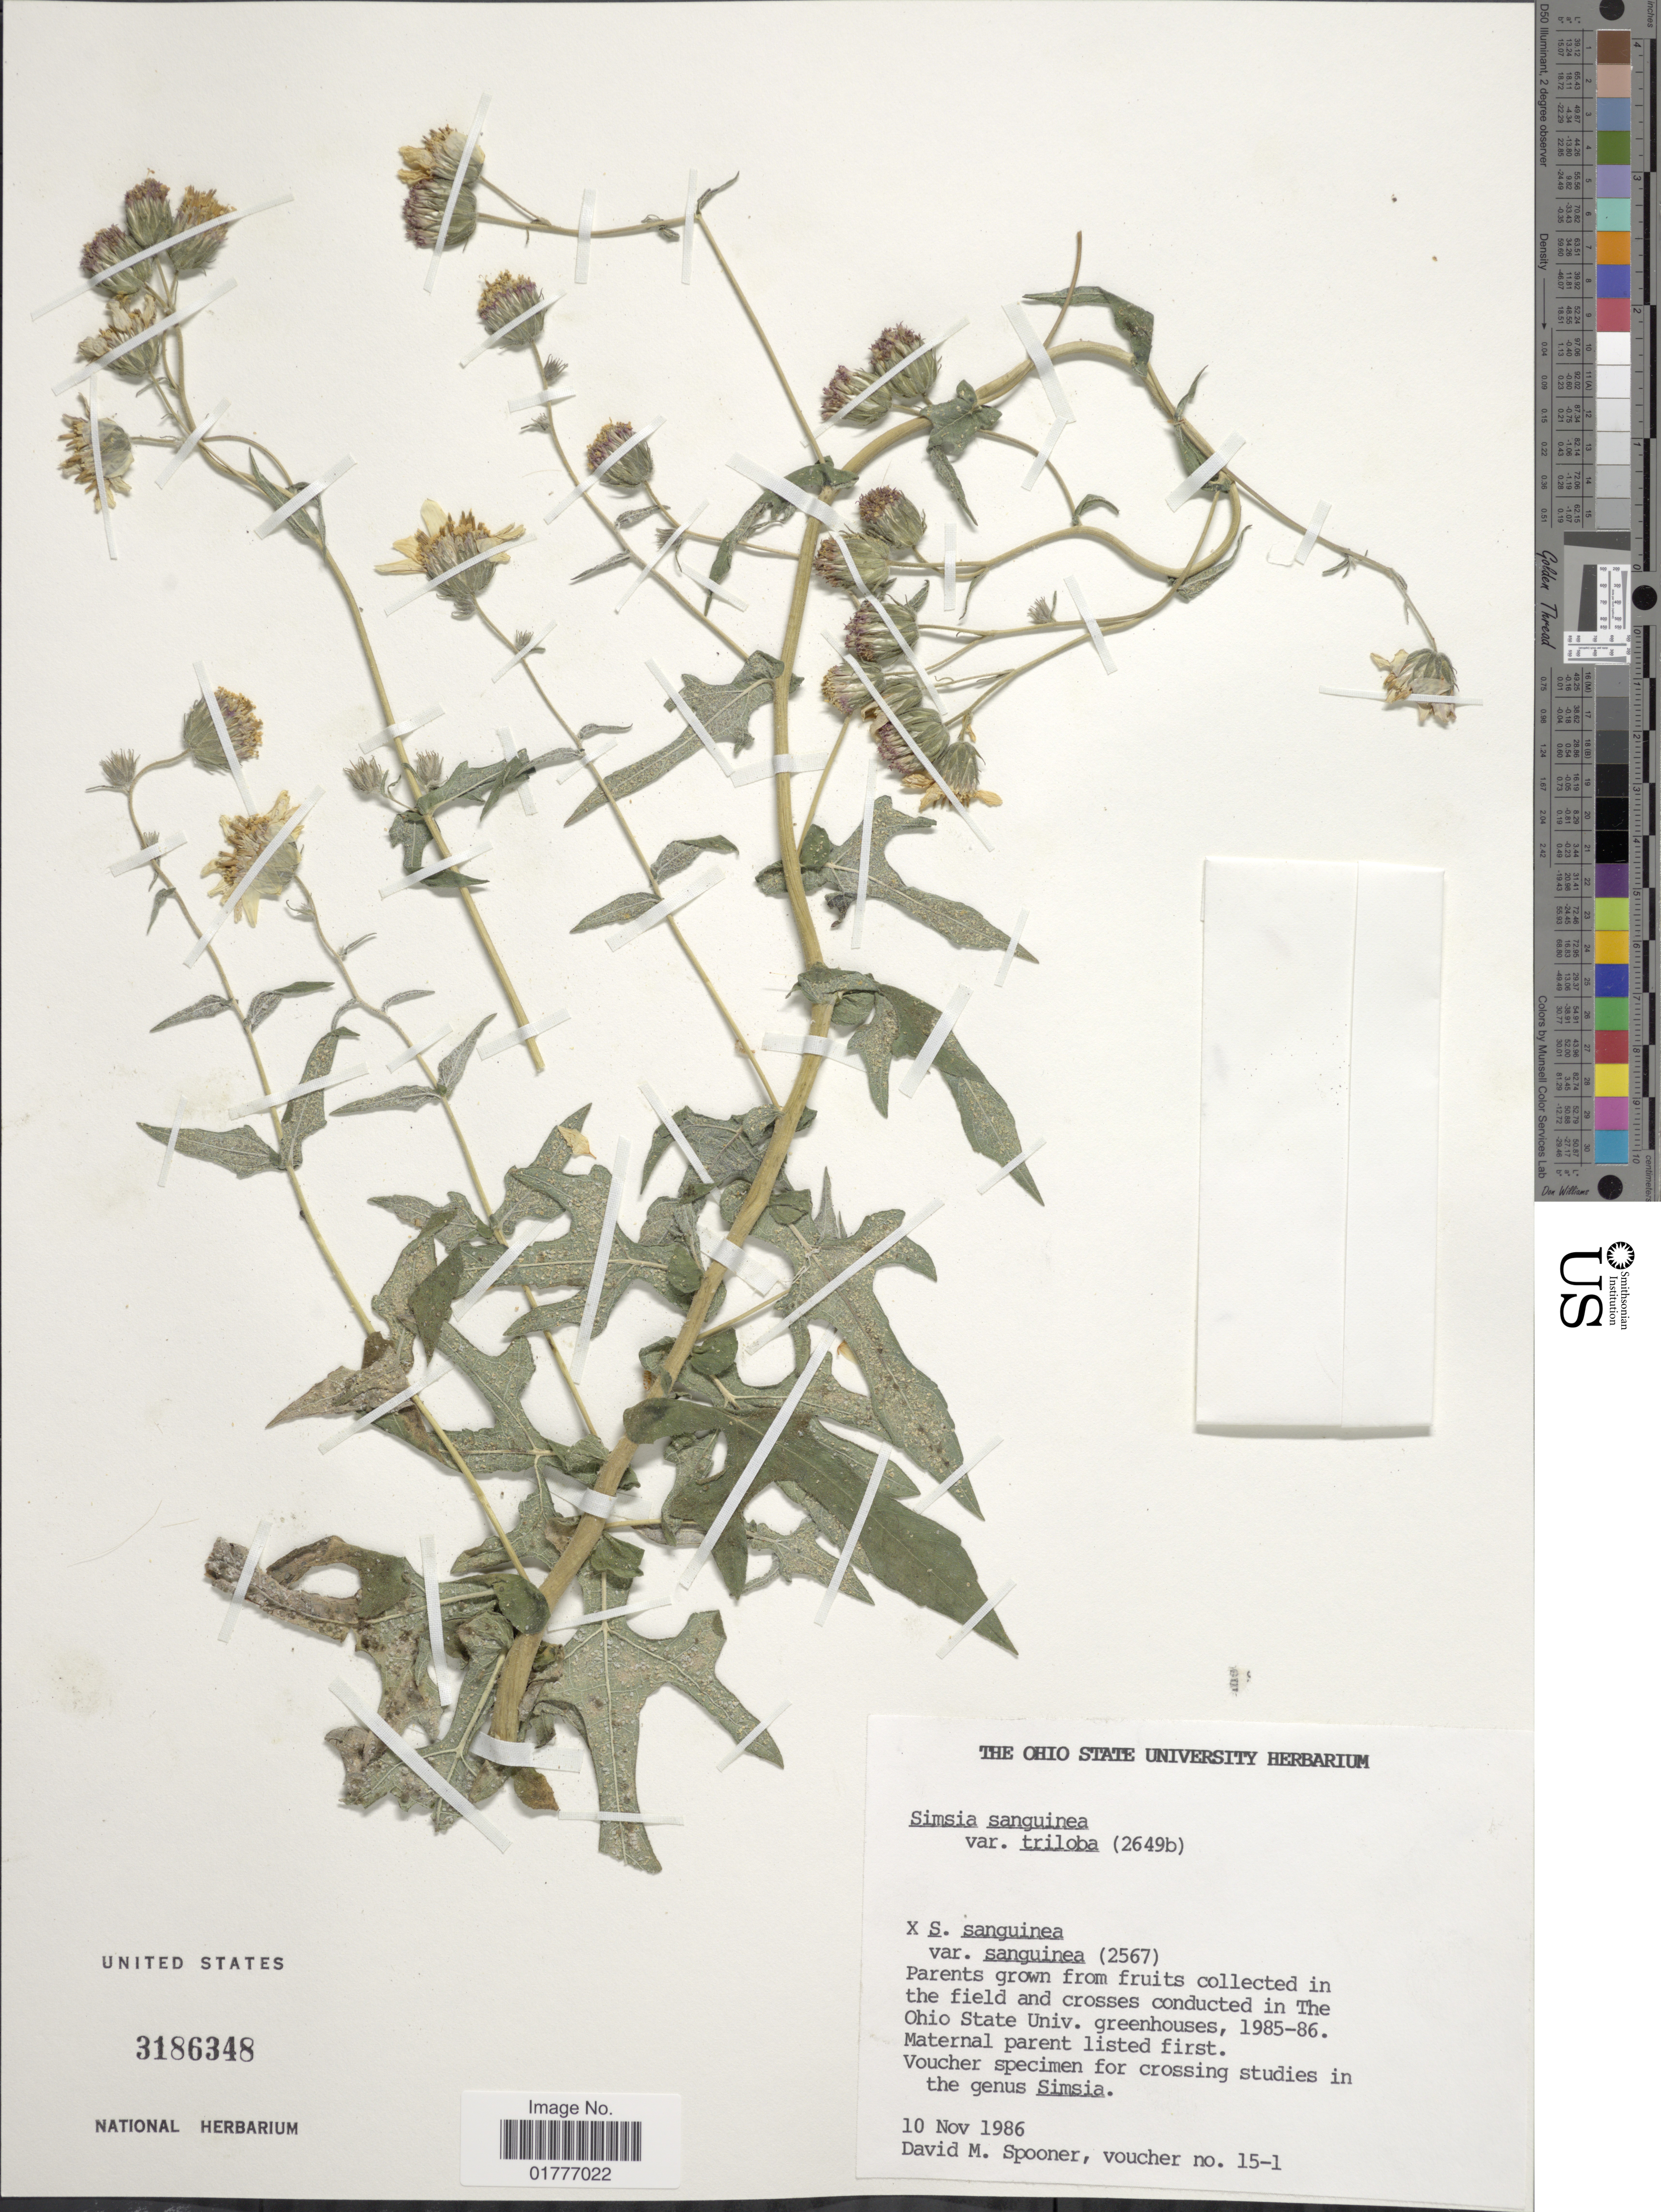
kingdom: Plantae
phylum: Tracheophyta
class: Magnoliopsida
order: Asterales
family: Asteraceae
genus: Simsia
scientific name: Simsia sanguinea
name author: A. Gray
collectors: D. Spooner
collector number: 15-1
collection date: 1986-11-10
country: United States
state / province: Ohio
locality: In the field and crosses conducted in The Ohio State Univ. greenhouses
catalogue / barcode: US 3186348